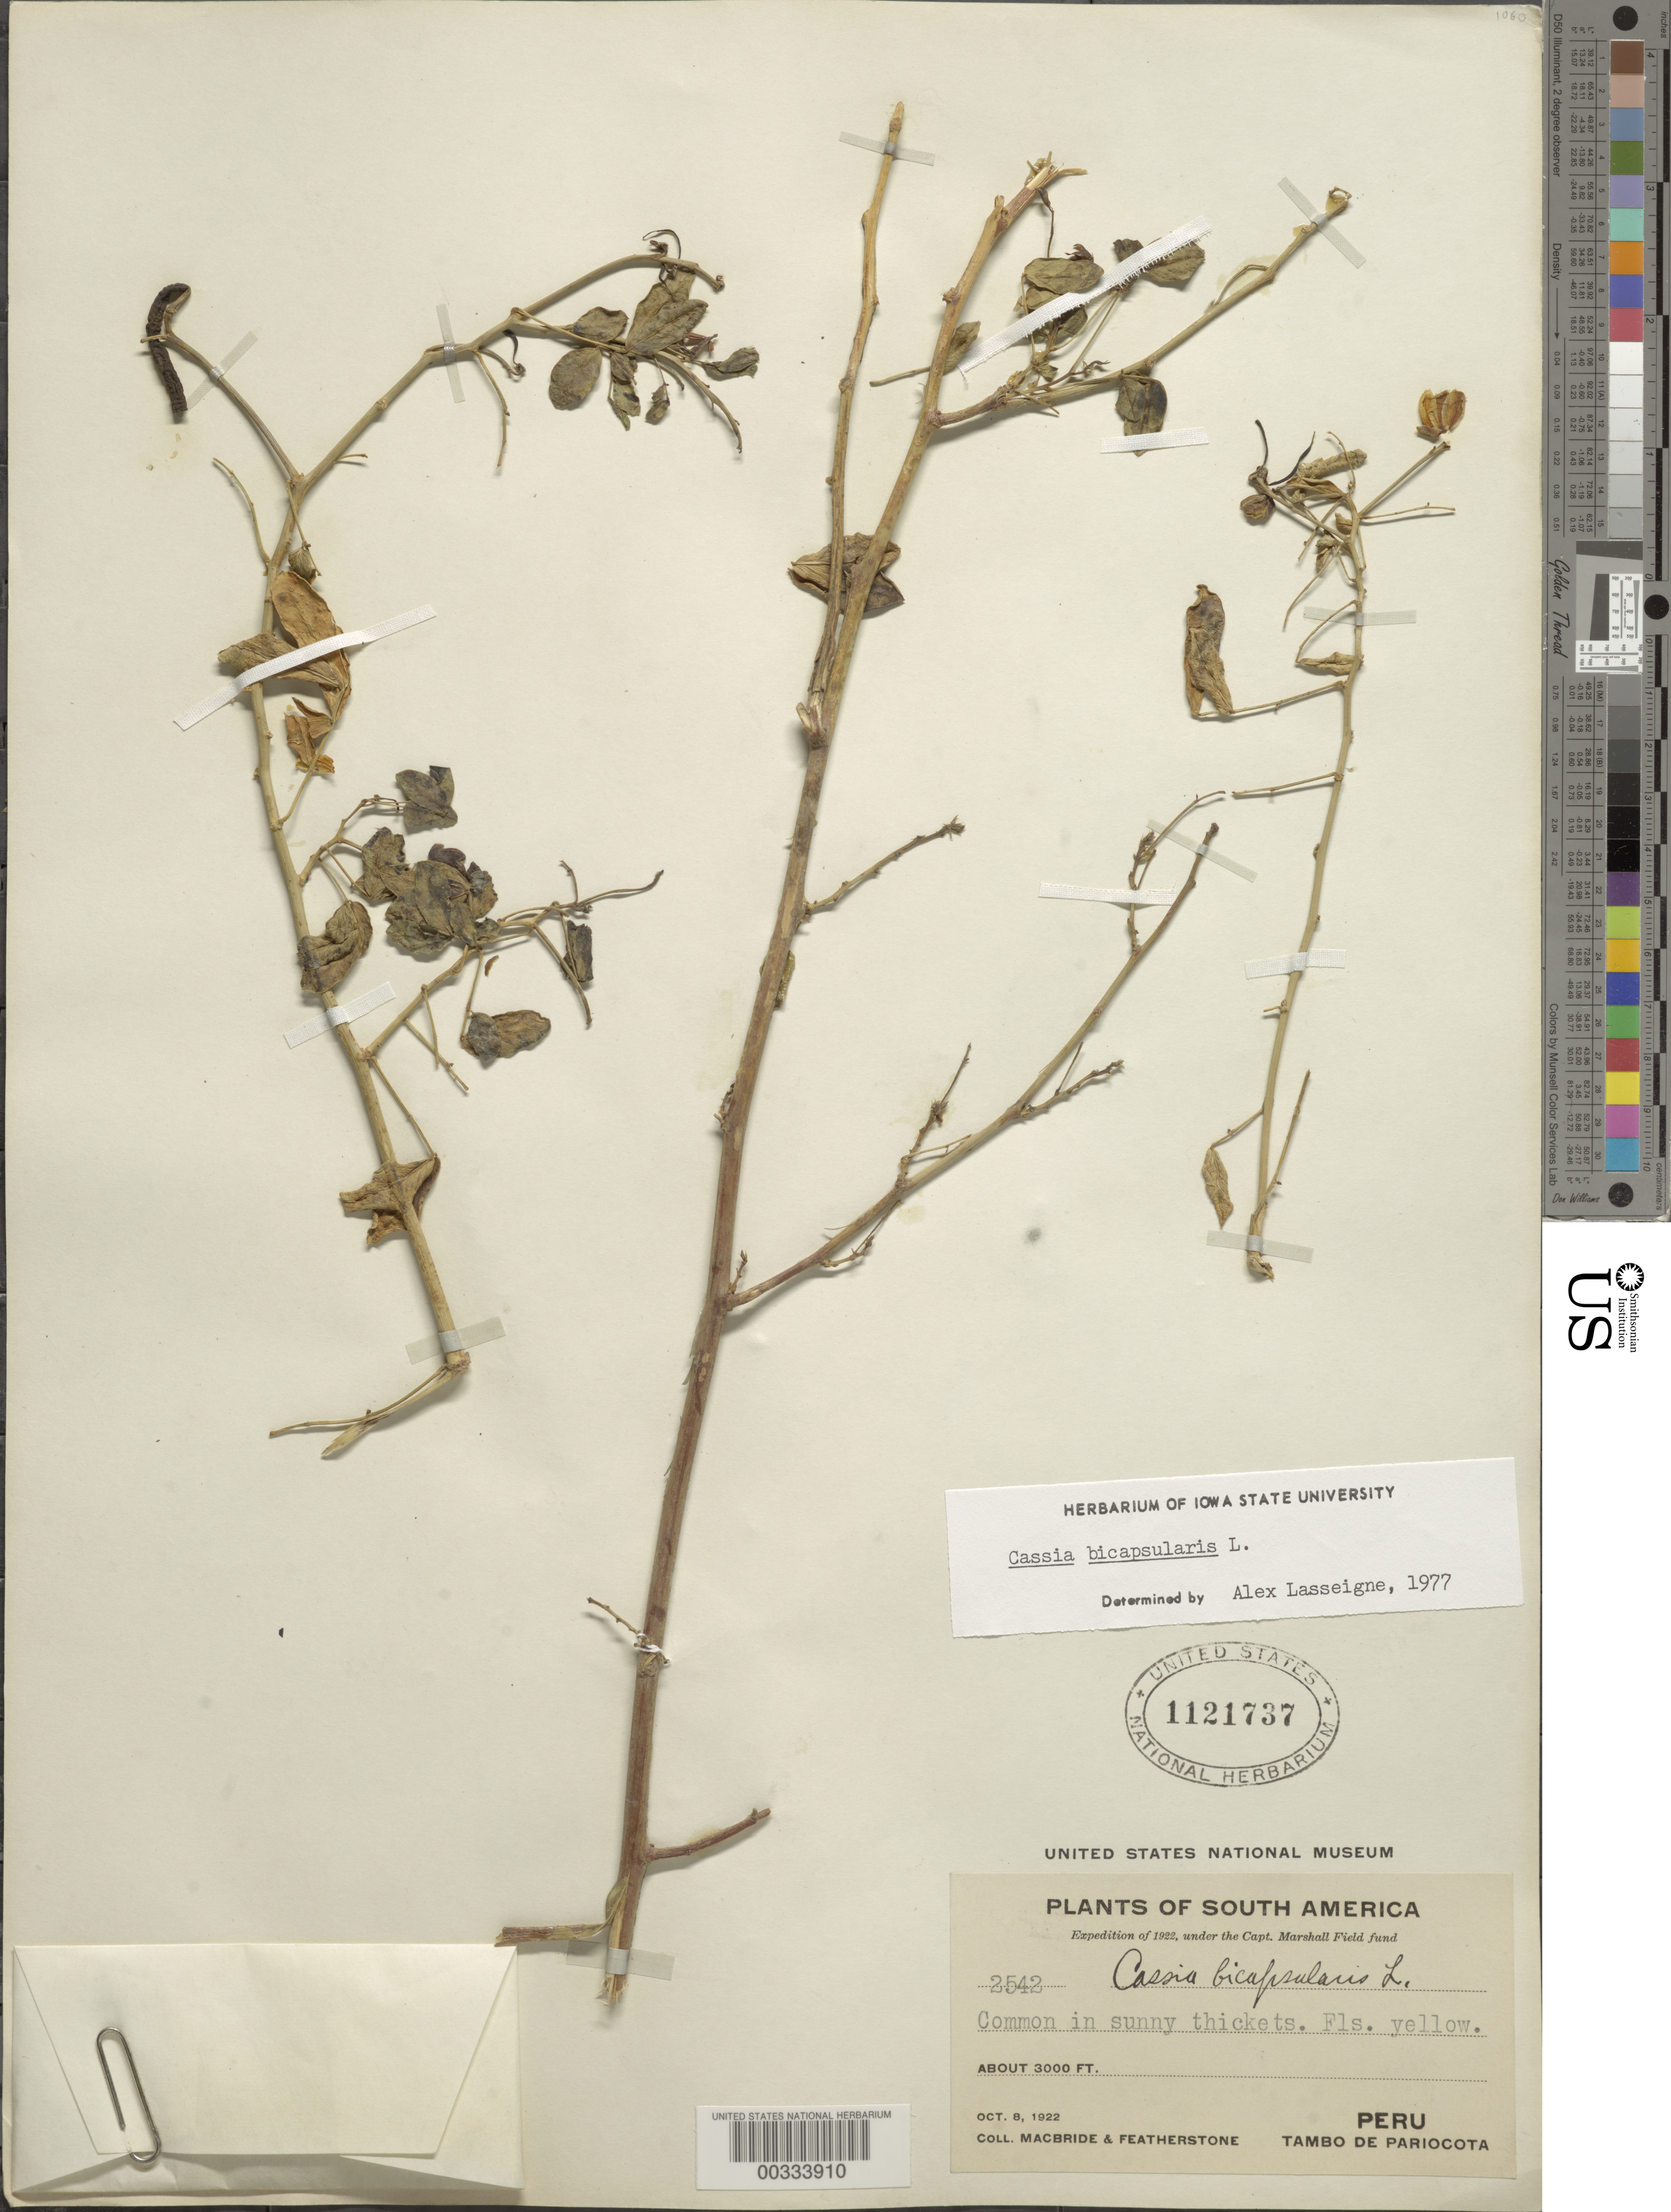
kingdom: Plantae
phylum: Tracheophyta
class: Magnoliopsida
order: Fabales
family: Fabaceae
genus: Senna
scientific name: Senna bicapsularis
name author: (L.) Roxb.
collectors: J. F. Macbride & W. Featherstone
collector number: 2542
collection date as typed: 08 Oct 1922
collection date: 1922-10-08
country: Peru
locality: Tambo de Pariocota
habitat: Sunny thickets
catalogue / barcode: US 1121737